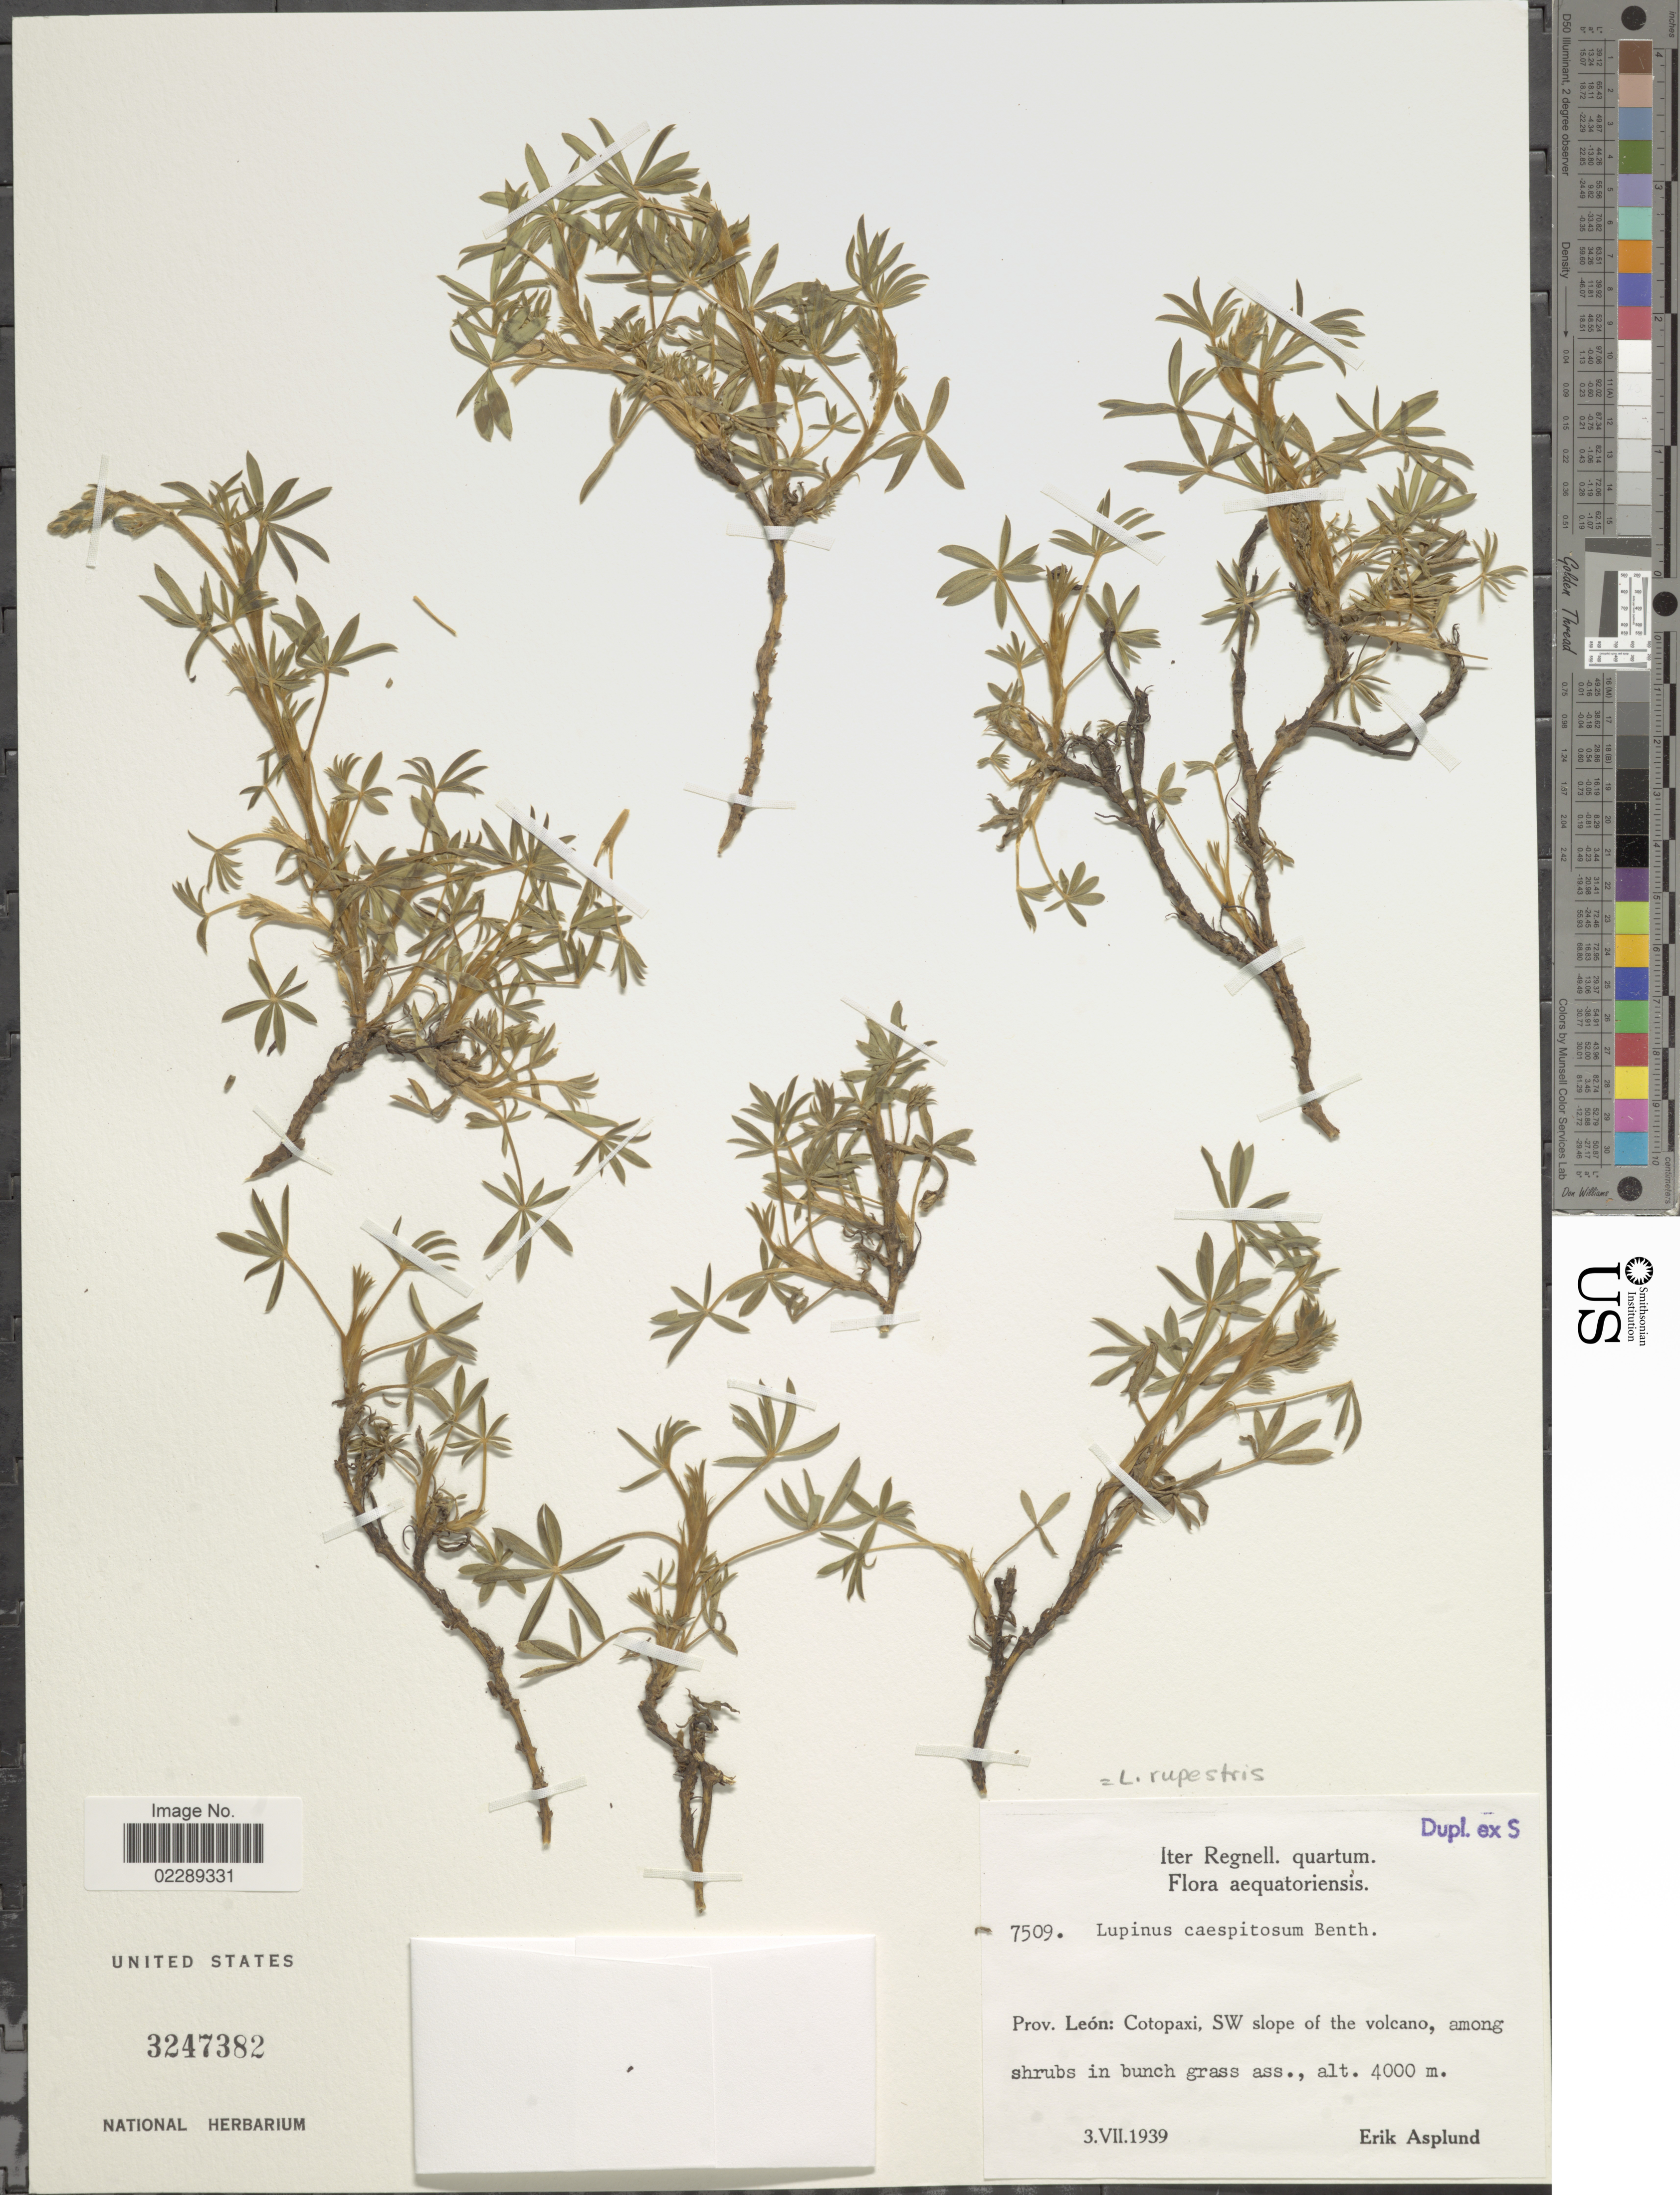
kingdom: Plantae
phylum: Tracheophyta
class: Magnoliopsida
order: Fabales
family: Fabaceae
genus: Lupinus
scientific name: Lupinus rupestris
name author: Kunth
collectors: E. Asplund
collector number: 7509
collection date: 1939-07-03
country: Ecuador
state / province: Cotopaxi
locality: Prov. León: Cotopaxi, SW slope of the volcano, among shrubs in bunch grass ass.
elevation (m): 4000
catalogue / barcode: US 3247382